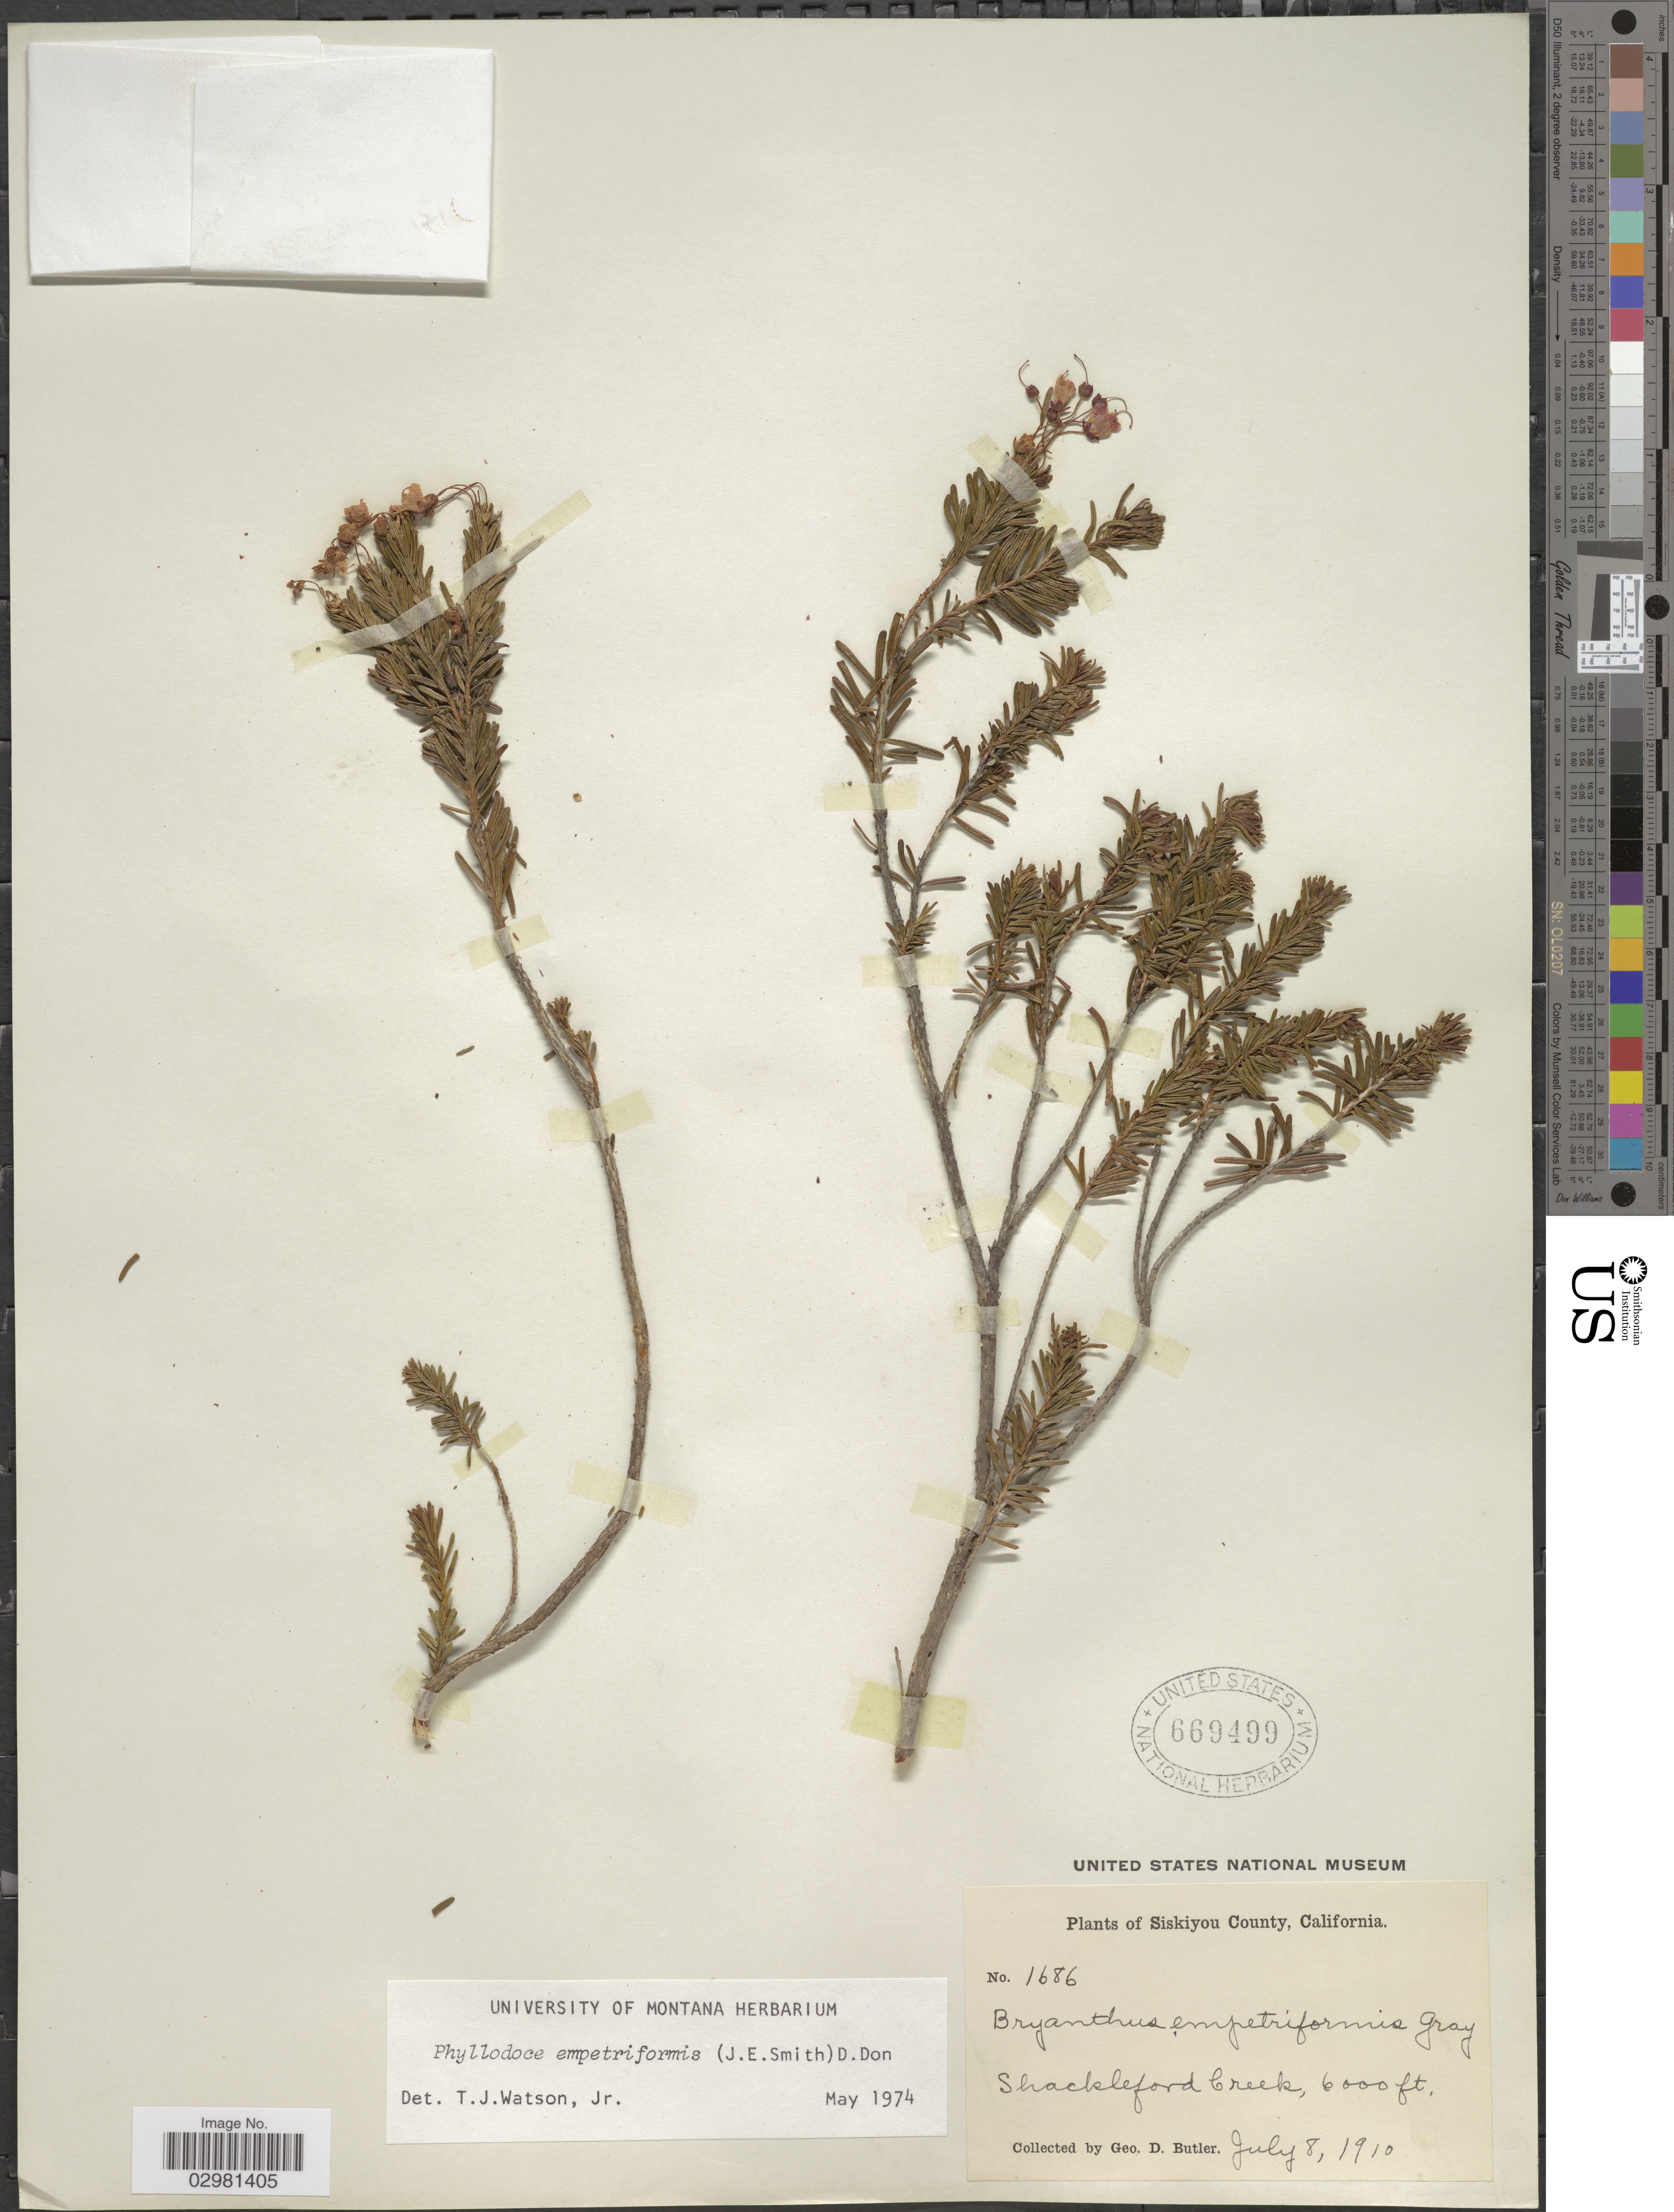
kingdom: Plantae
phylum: Tracheophyta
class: Magnoliopsida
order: Ericales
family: Ericaceae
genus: Phyllodoce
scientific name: Phyllodoce empetiformis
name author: (Small) D. Don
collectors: G. D. Butler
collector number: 1686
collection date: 1910-07-08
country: United States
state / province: California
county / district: Siskiyou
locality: Siskiyou County, Shackleford Creek.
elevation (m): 1829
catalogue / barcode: US 669499